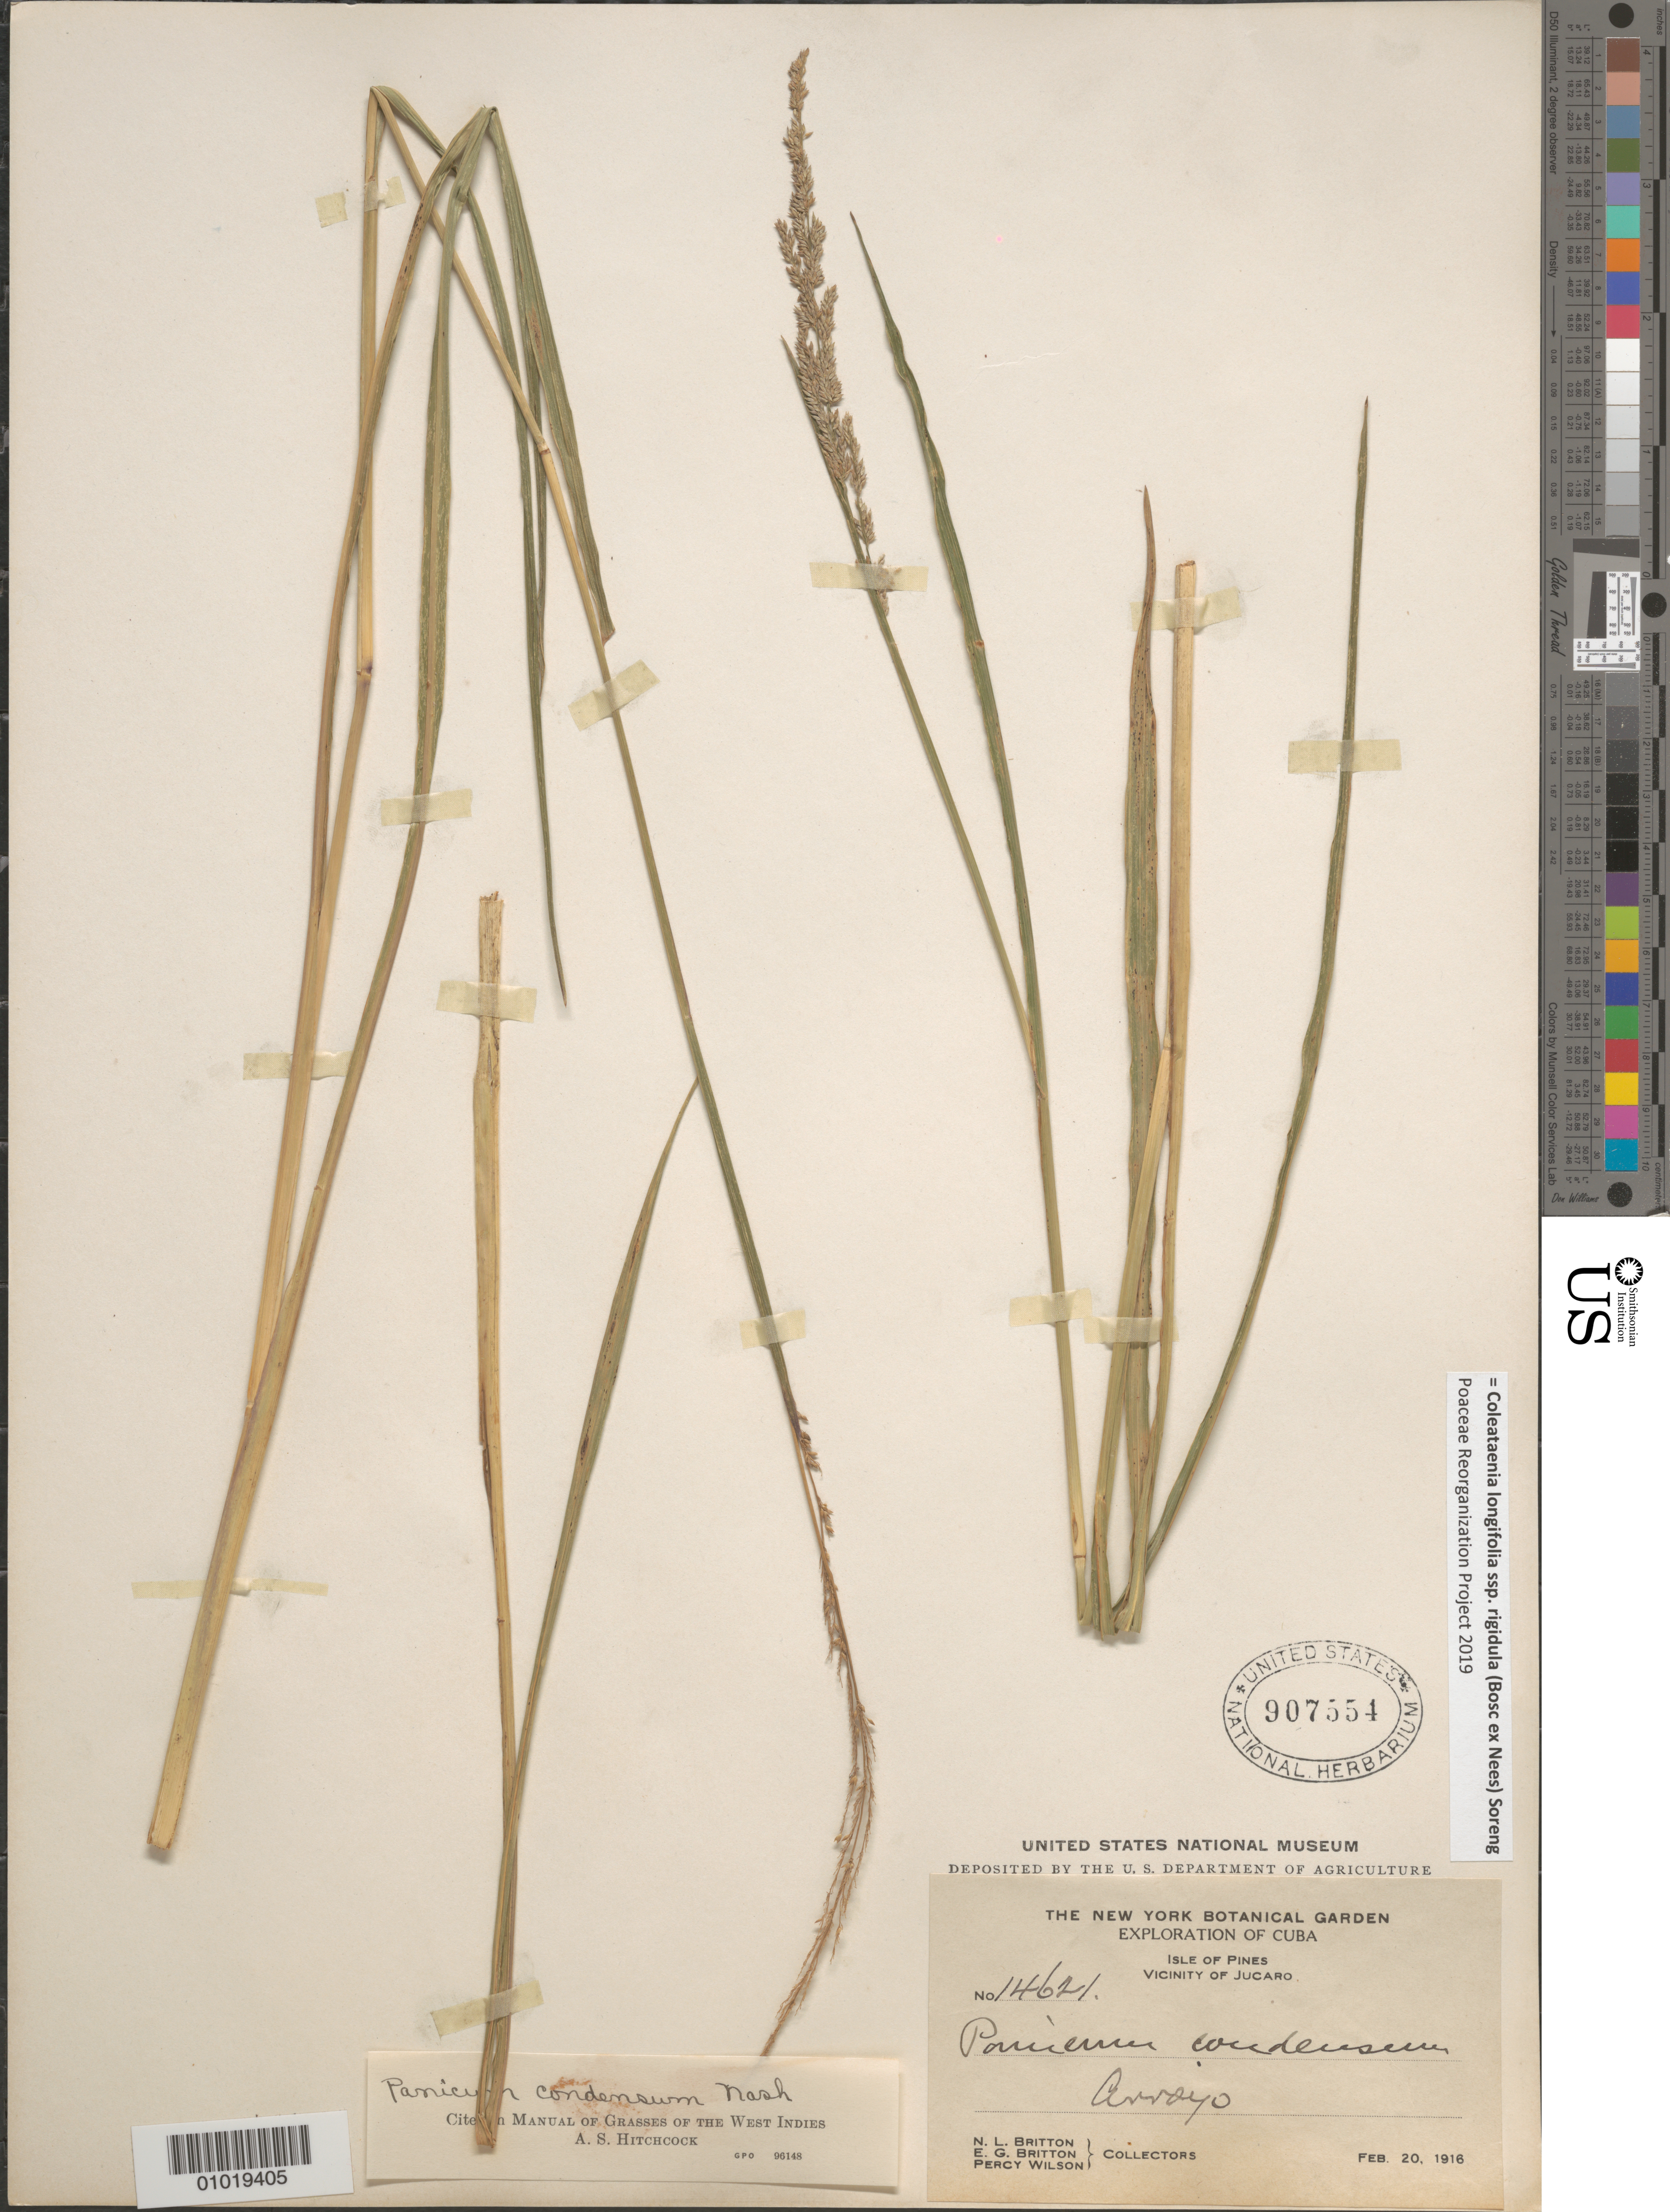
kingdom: Plantae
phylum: Tracheophyta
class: Liliopsida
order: Poales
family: Poaceae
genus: Panicum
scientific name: Panicum condensum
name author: Nash ex Small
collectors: N. Britton, E. G. Britton & P. Wilson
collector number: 14621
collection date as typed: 20 Feb 1916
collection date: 1916-02-20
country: Cuba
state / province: Isla de la Juventud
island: Isla de la Juventud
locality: [Isle of Pines], Arroyo, Vic of Jucaro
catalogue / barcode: US 907554